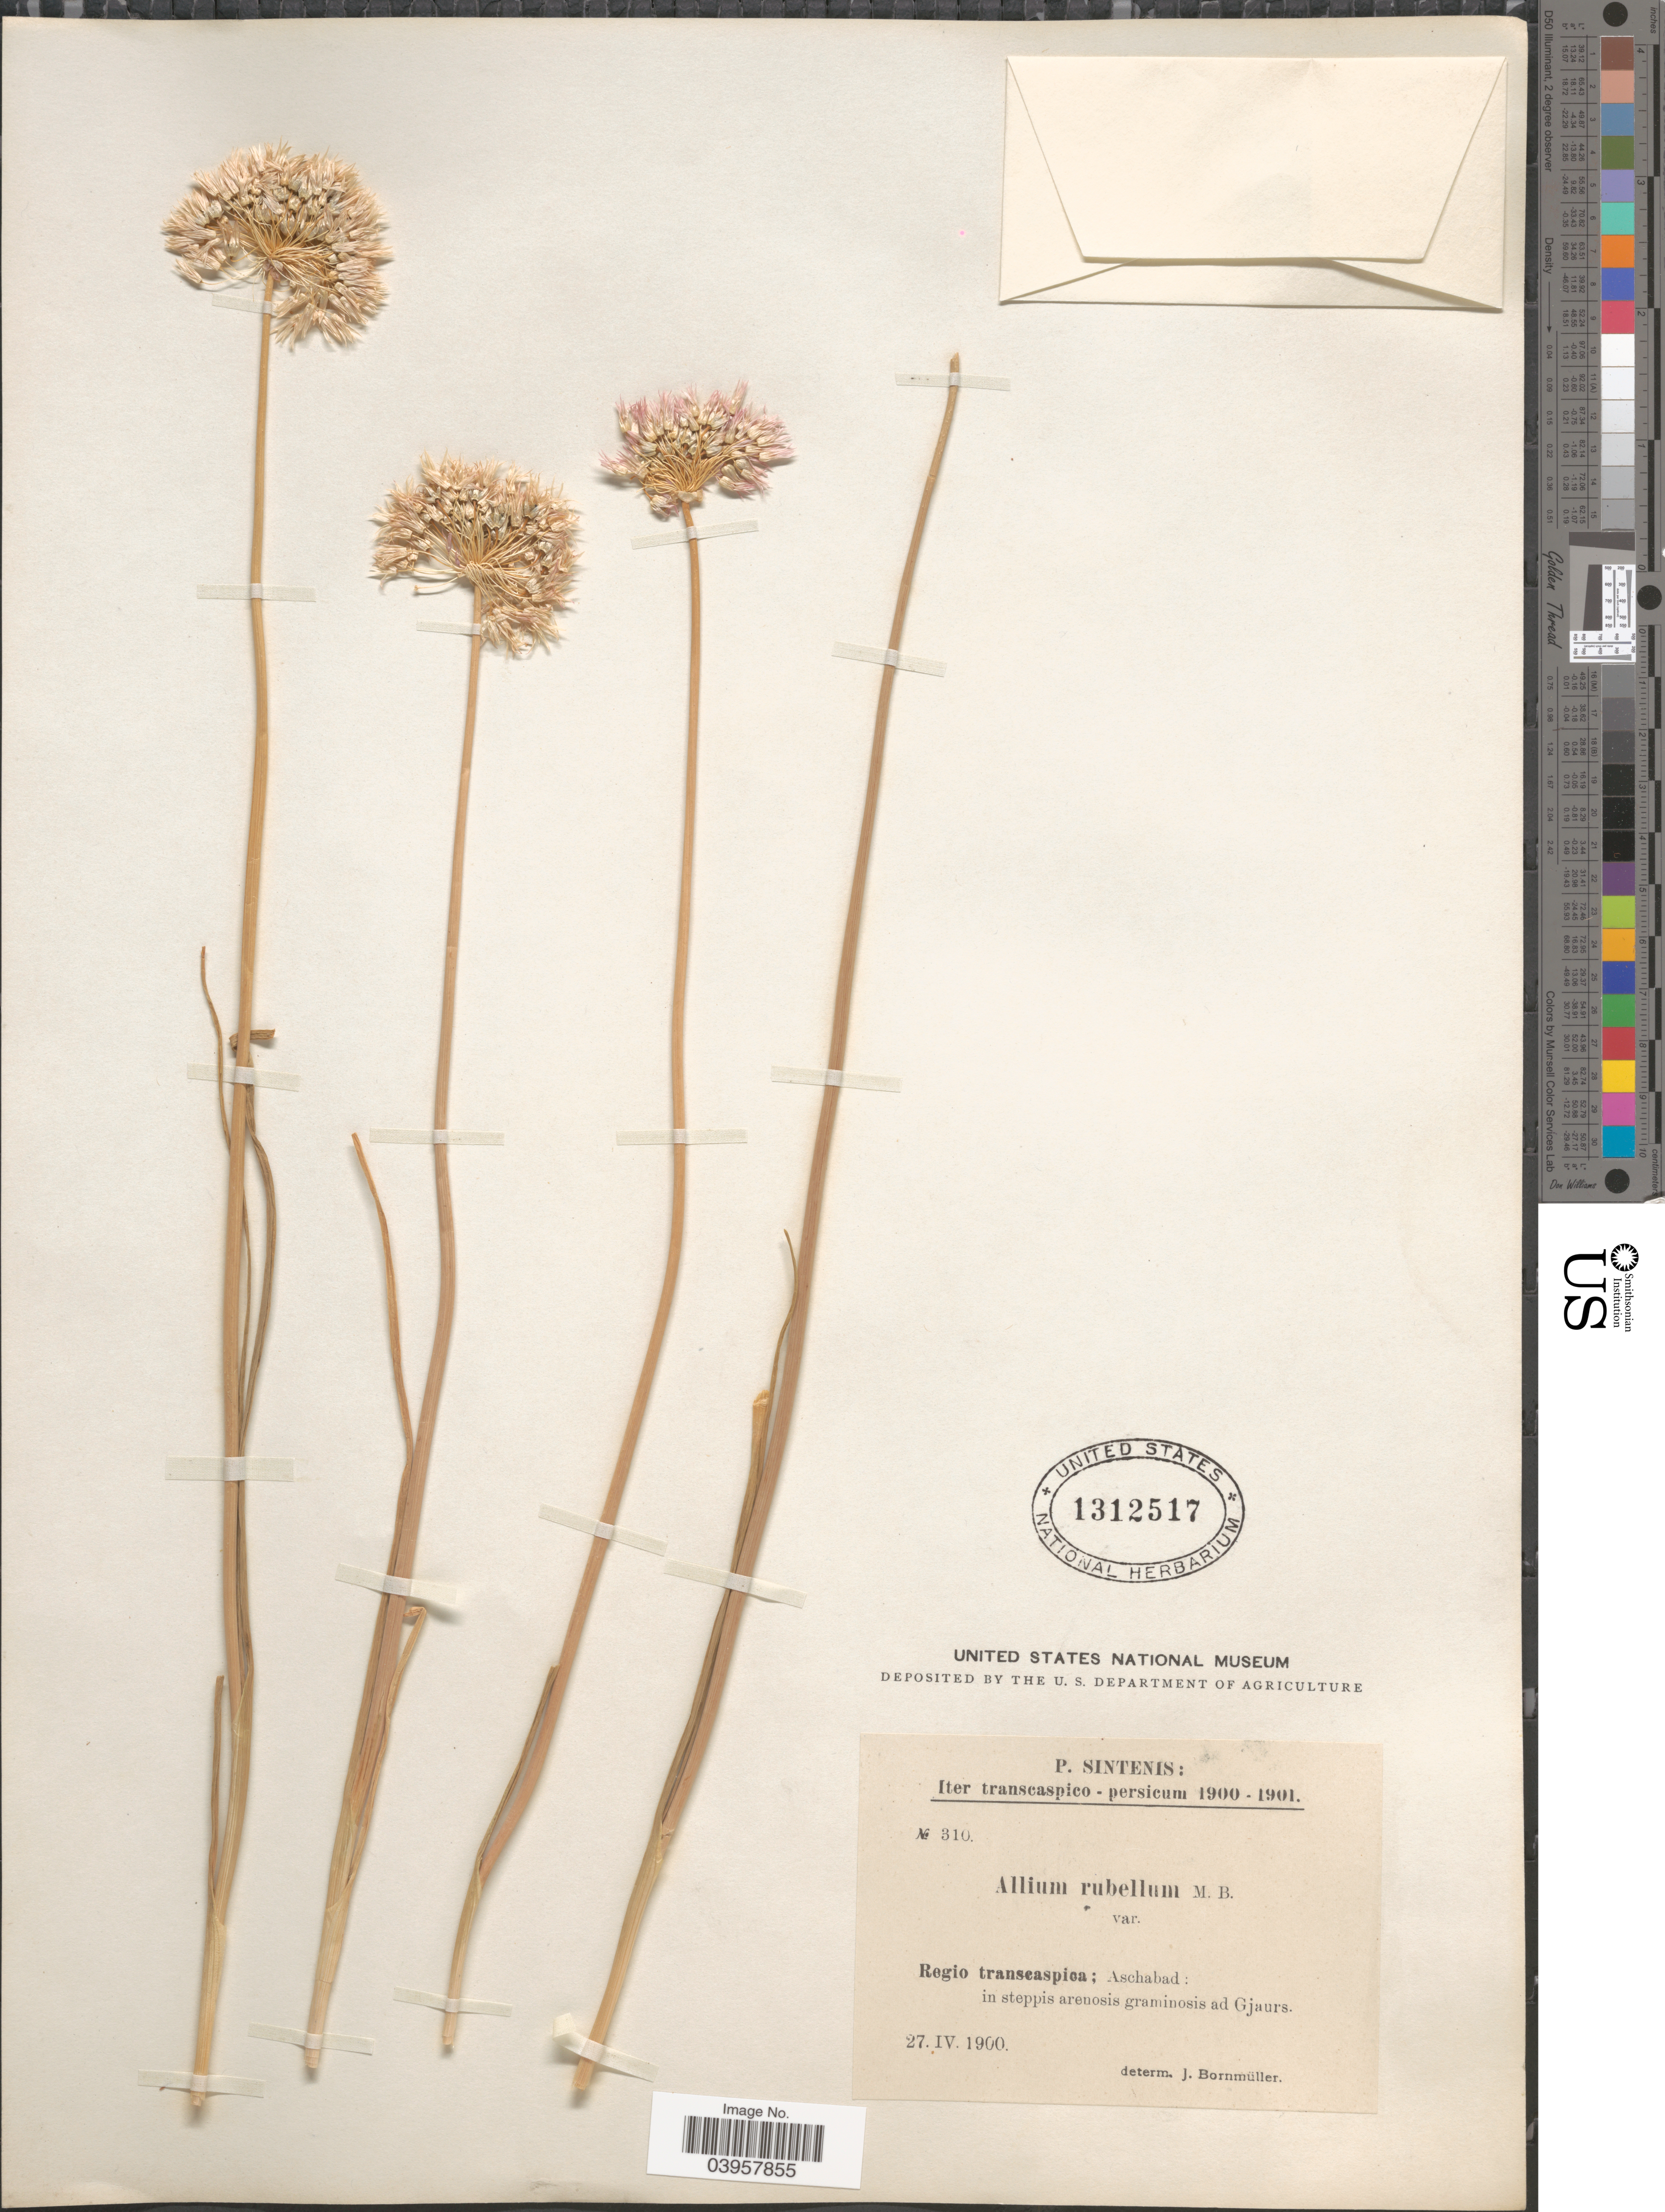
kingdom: Plantae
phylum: Tracheophyta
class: Liliopsida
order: Asparagales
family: Amaryllidaceae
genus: Allium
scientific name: Allium rubellum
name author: M. Bieb.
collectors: P. Sintenis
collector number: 310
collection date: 1900-04-27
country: Iran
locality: Iter transcaspico - persicum. Regio transcaspica; Aschabad: in steppis arenosis graminosis ad Gjaurs.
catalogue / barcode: US 1312517